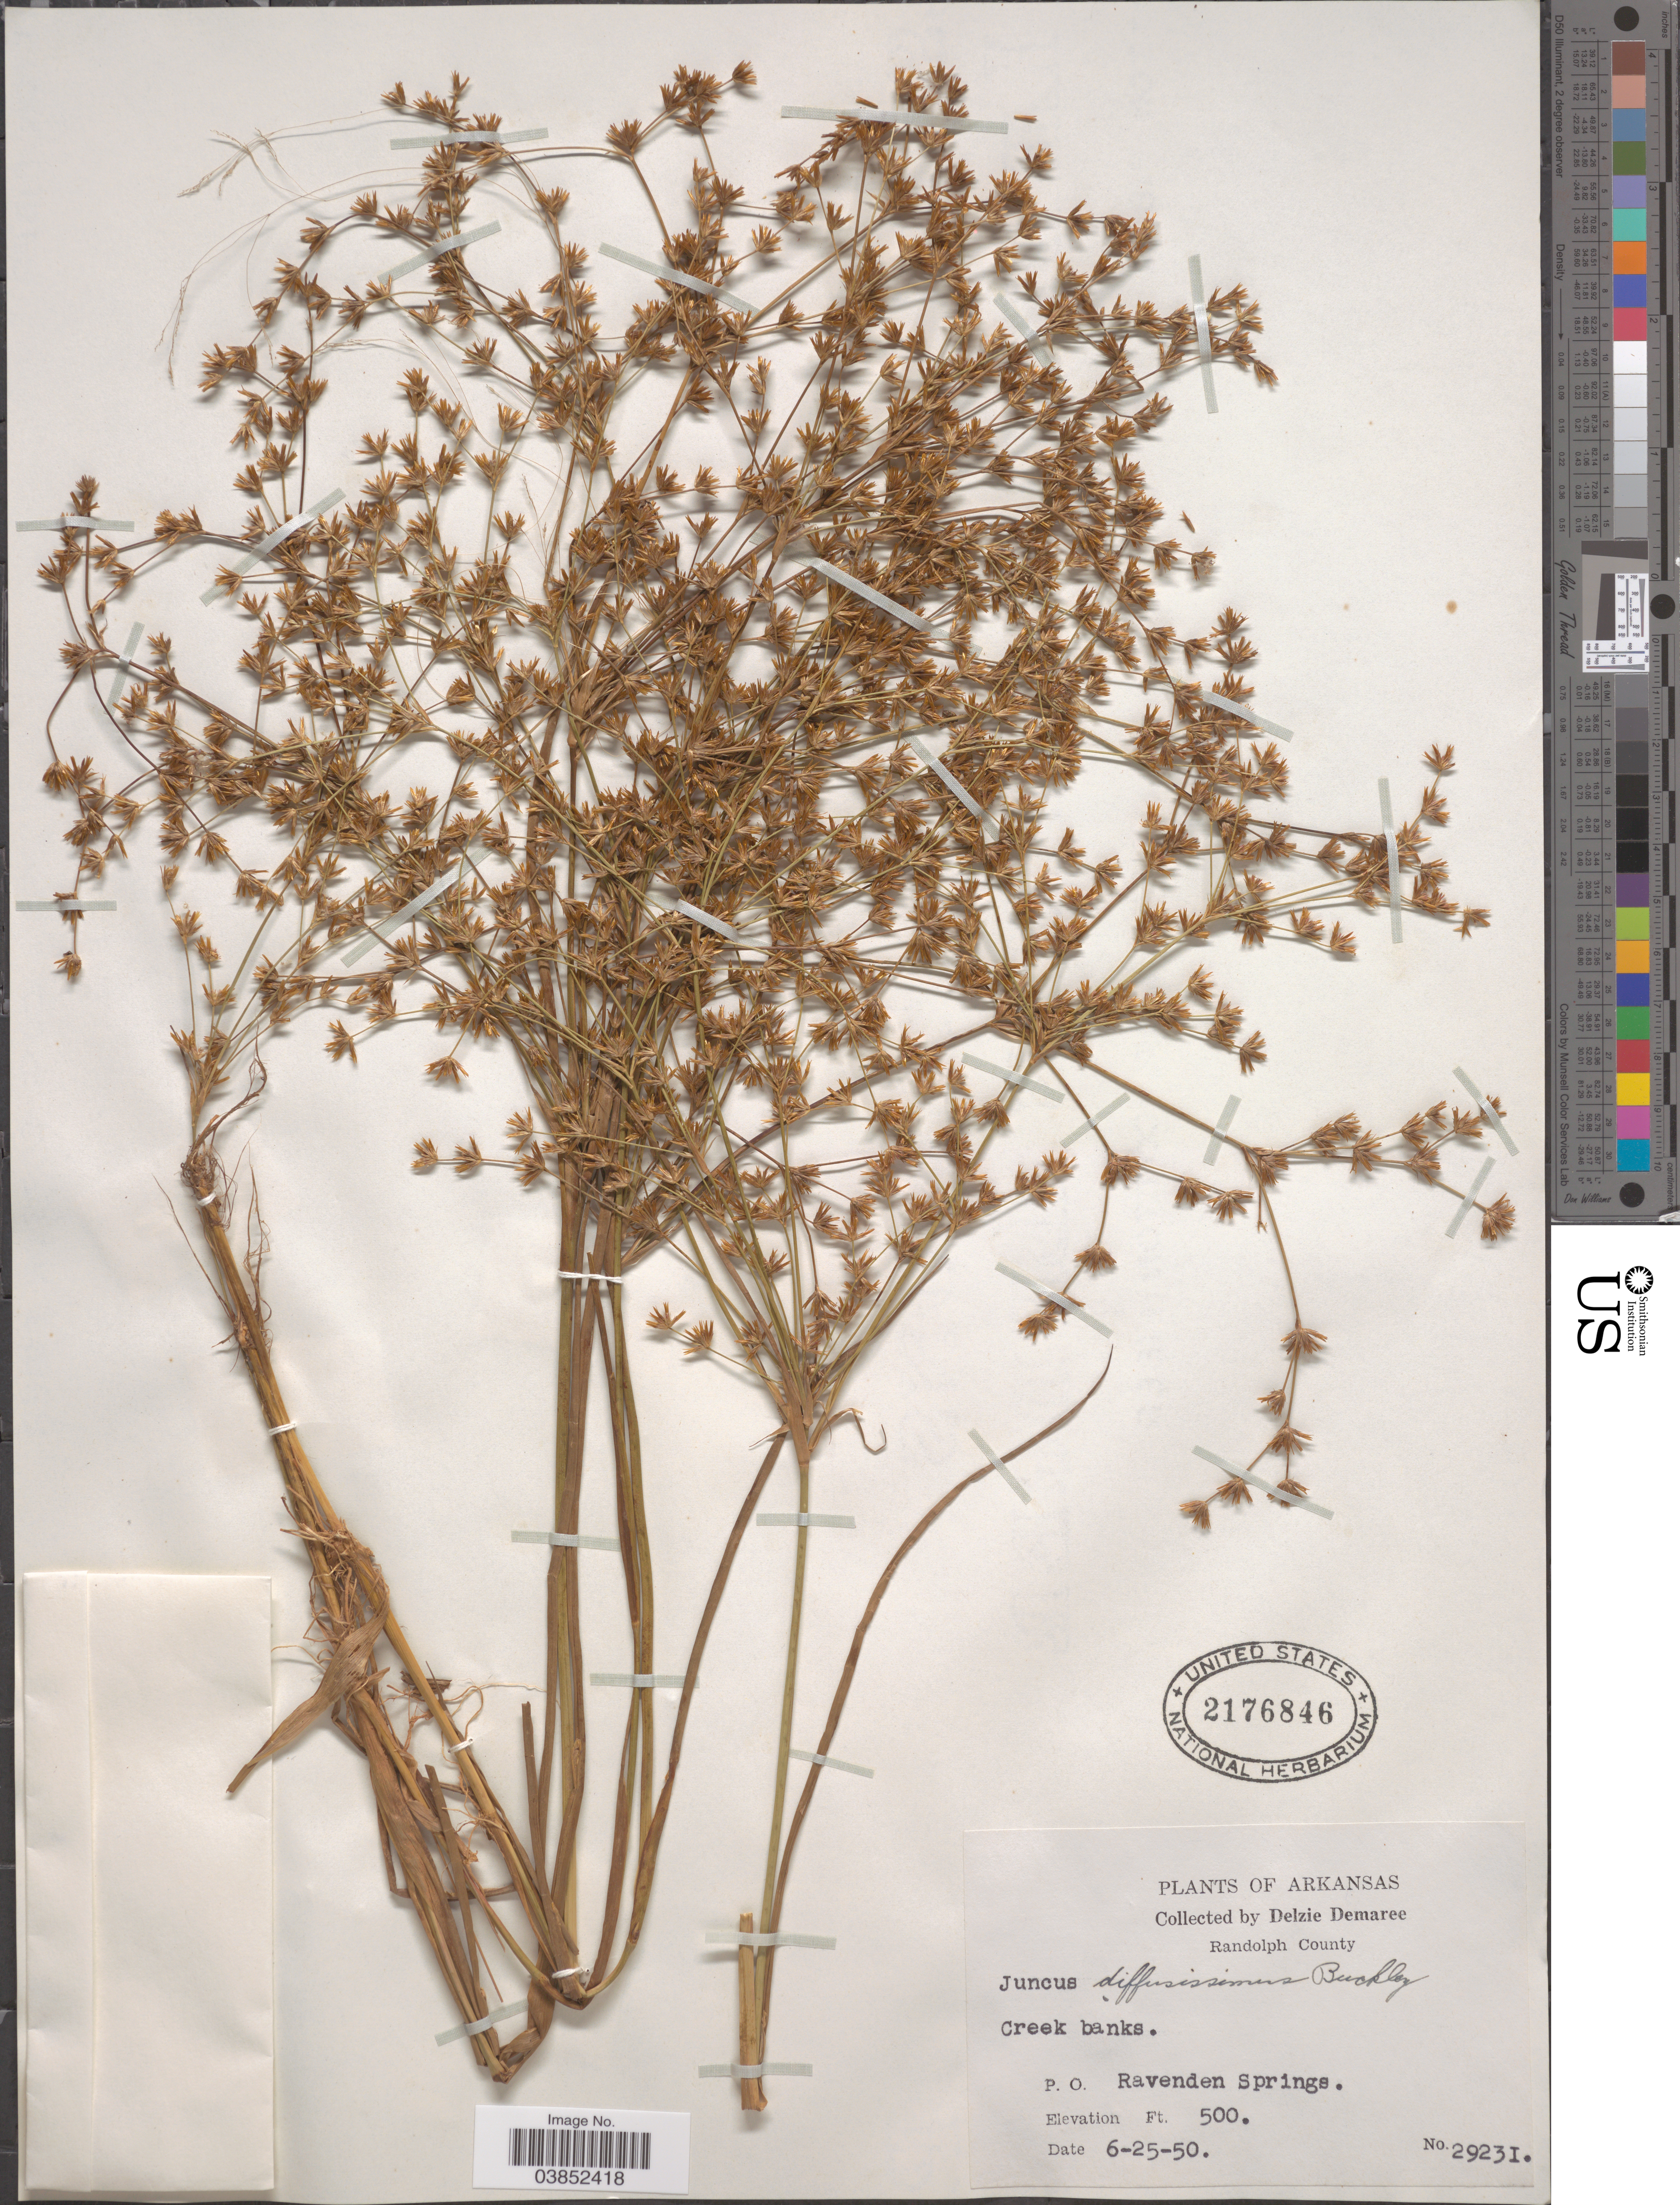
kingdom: Plantae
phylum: Tracheophyta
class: Liliopsida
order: Poales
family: Juncaceae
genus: Juncus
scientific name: Juncus diffusissimus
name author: Buckley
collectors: D. Demaree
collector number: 29231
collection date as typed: Transcribed d/m/y: 25/6/50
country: United States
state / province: Arkansas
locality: Randolph County. P. O. Ravenden Springs.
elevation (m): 152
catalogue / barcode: US 2176846